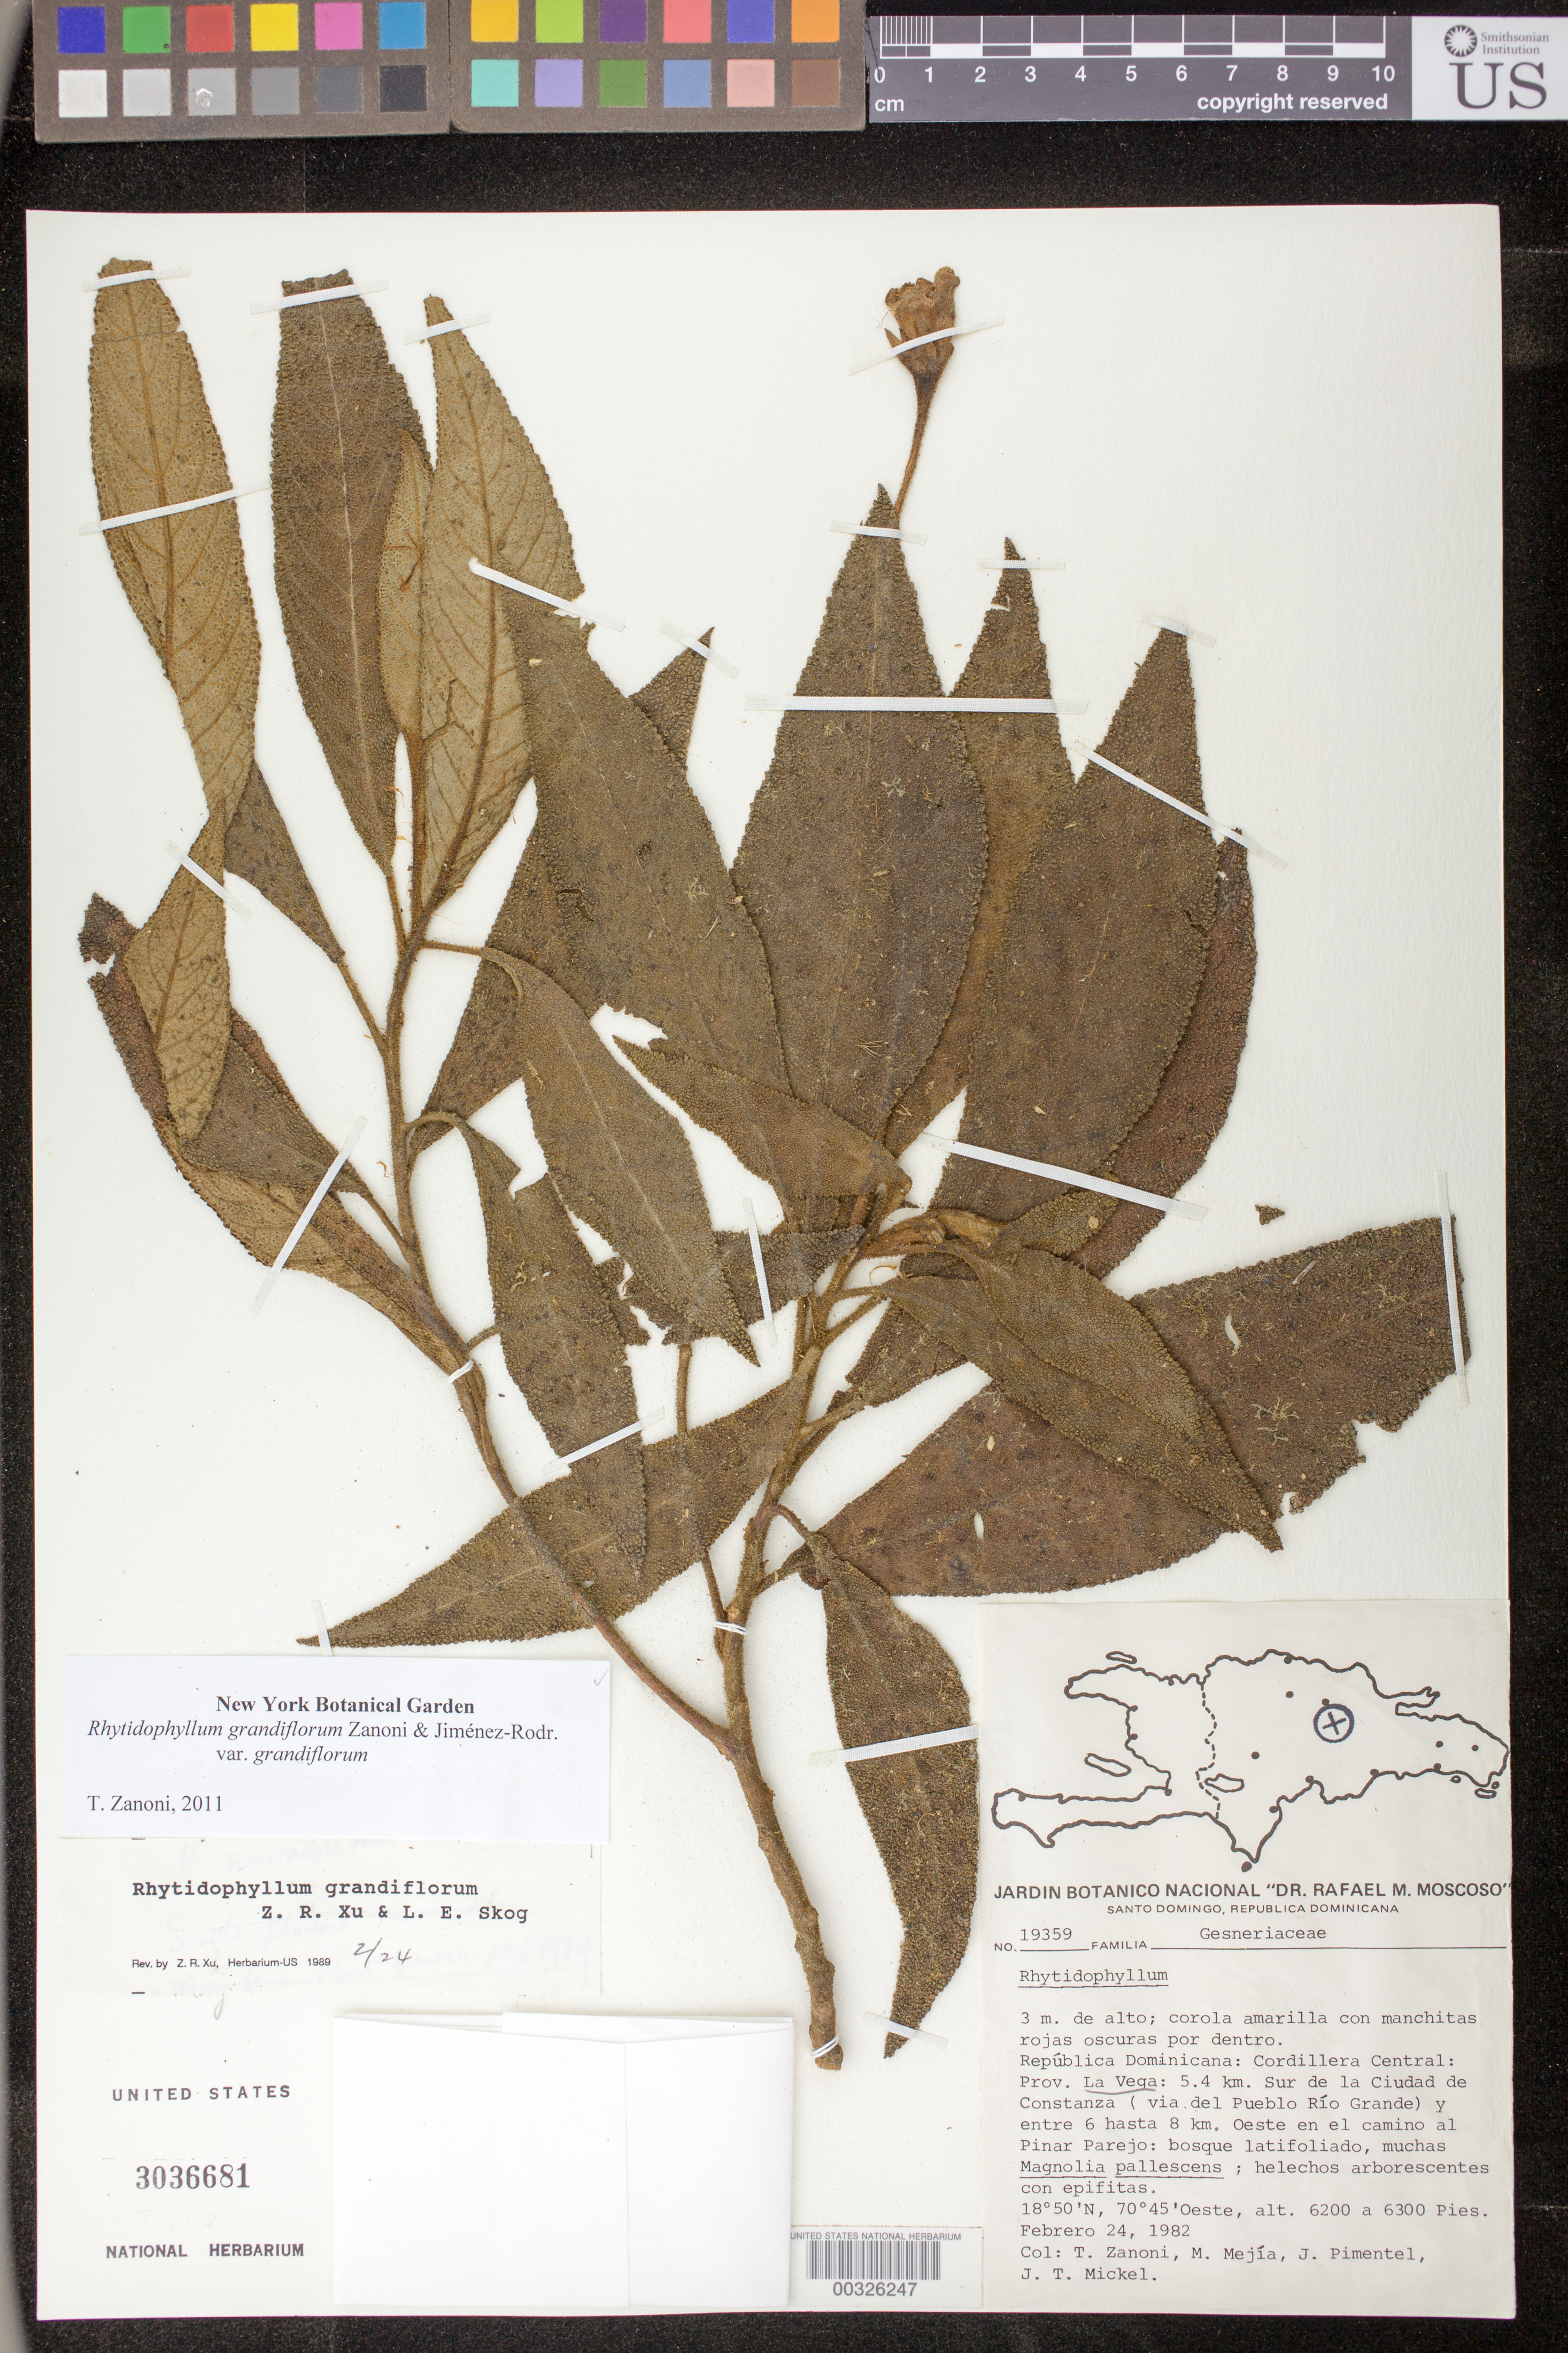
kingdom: Plantae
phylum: Tracheophyta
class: Magnoliopsida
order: Lamiales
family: Gesneriaceae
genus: Rhytidophyllum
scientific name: Rhytidophyllum grandiflorum var. grandiflorum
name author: Z.R. Xu & L.E. Skog ex Zanoni & Jiménez Rodr.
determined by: Zanoni, T. A., (NY), New York Botanical Garden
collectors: T. A. Zanoni, M. Mejia, J. Pimentel & J. T. Mickel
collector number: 19359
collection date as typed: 24 Feb 1982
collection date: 1982-02-24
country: Dominican Republic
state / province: La Vega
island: Hispaniola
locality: Cordillera Central: 5.4 km S de la Ciudad de Constanza (via del Pueblo Río Grande) y entre 6 hasta 8 km W en el camino al Pinar Parejo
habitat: Bosque latifoliado, muchas Magnolia pallescens; helechos arborescentes con epifitas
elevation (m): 1890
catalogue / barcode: US 3036681